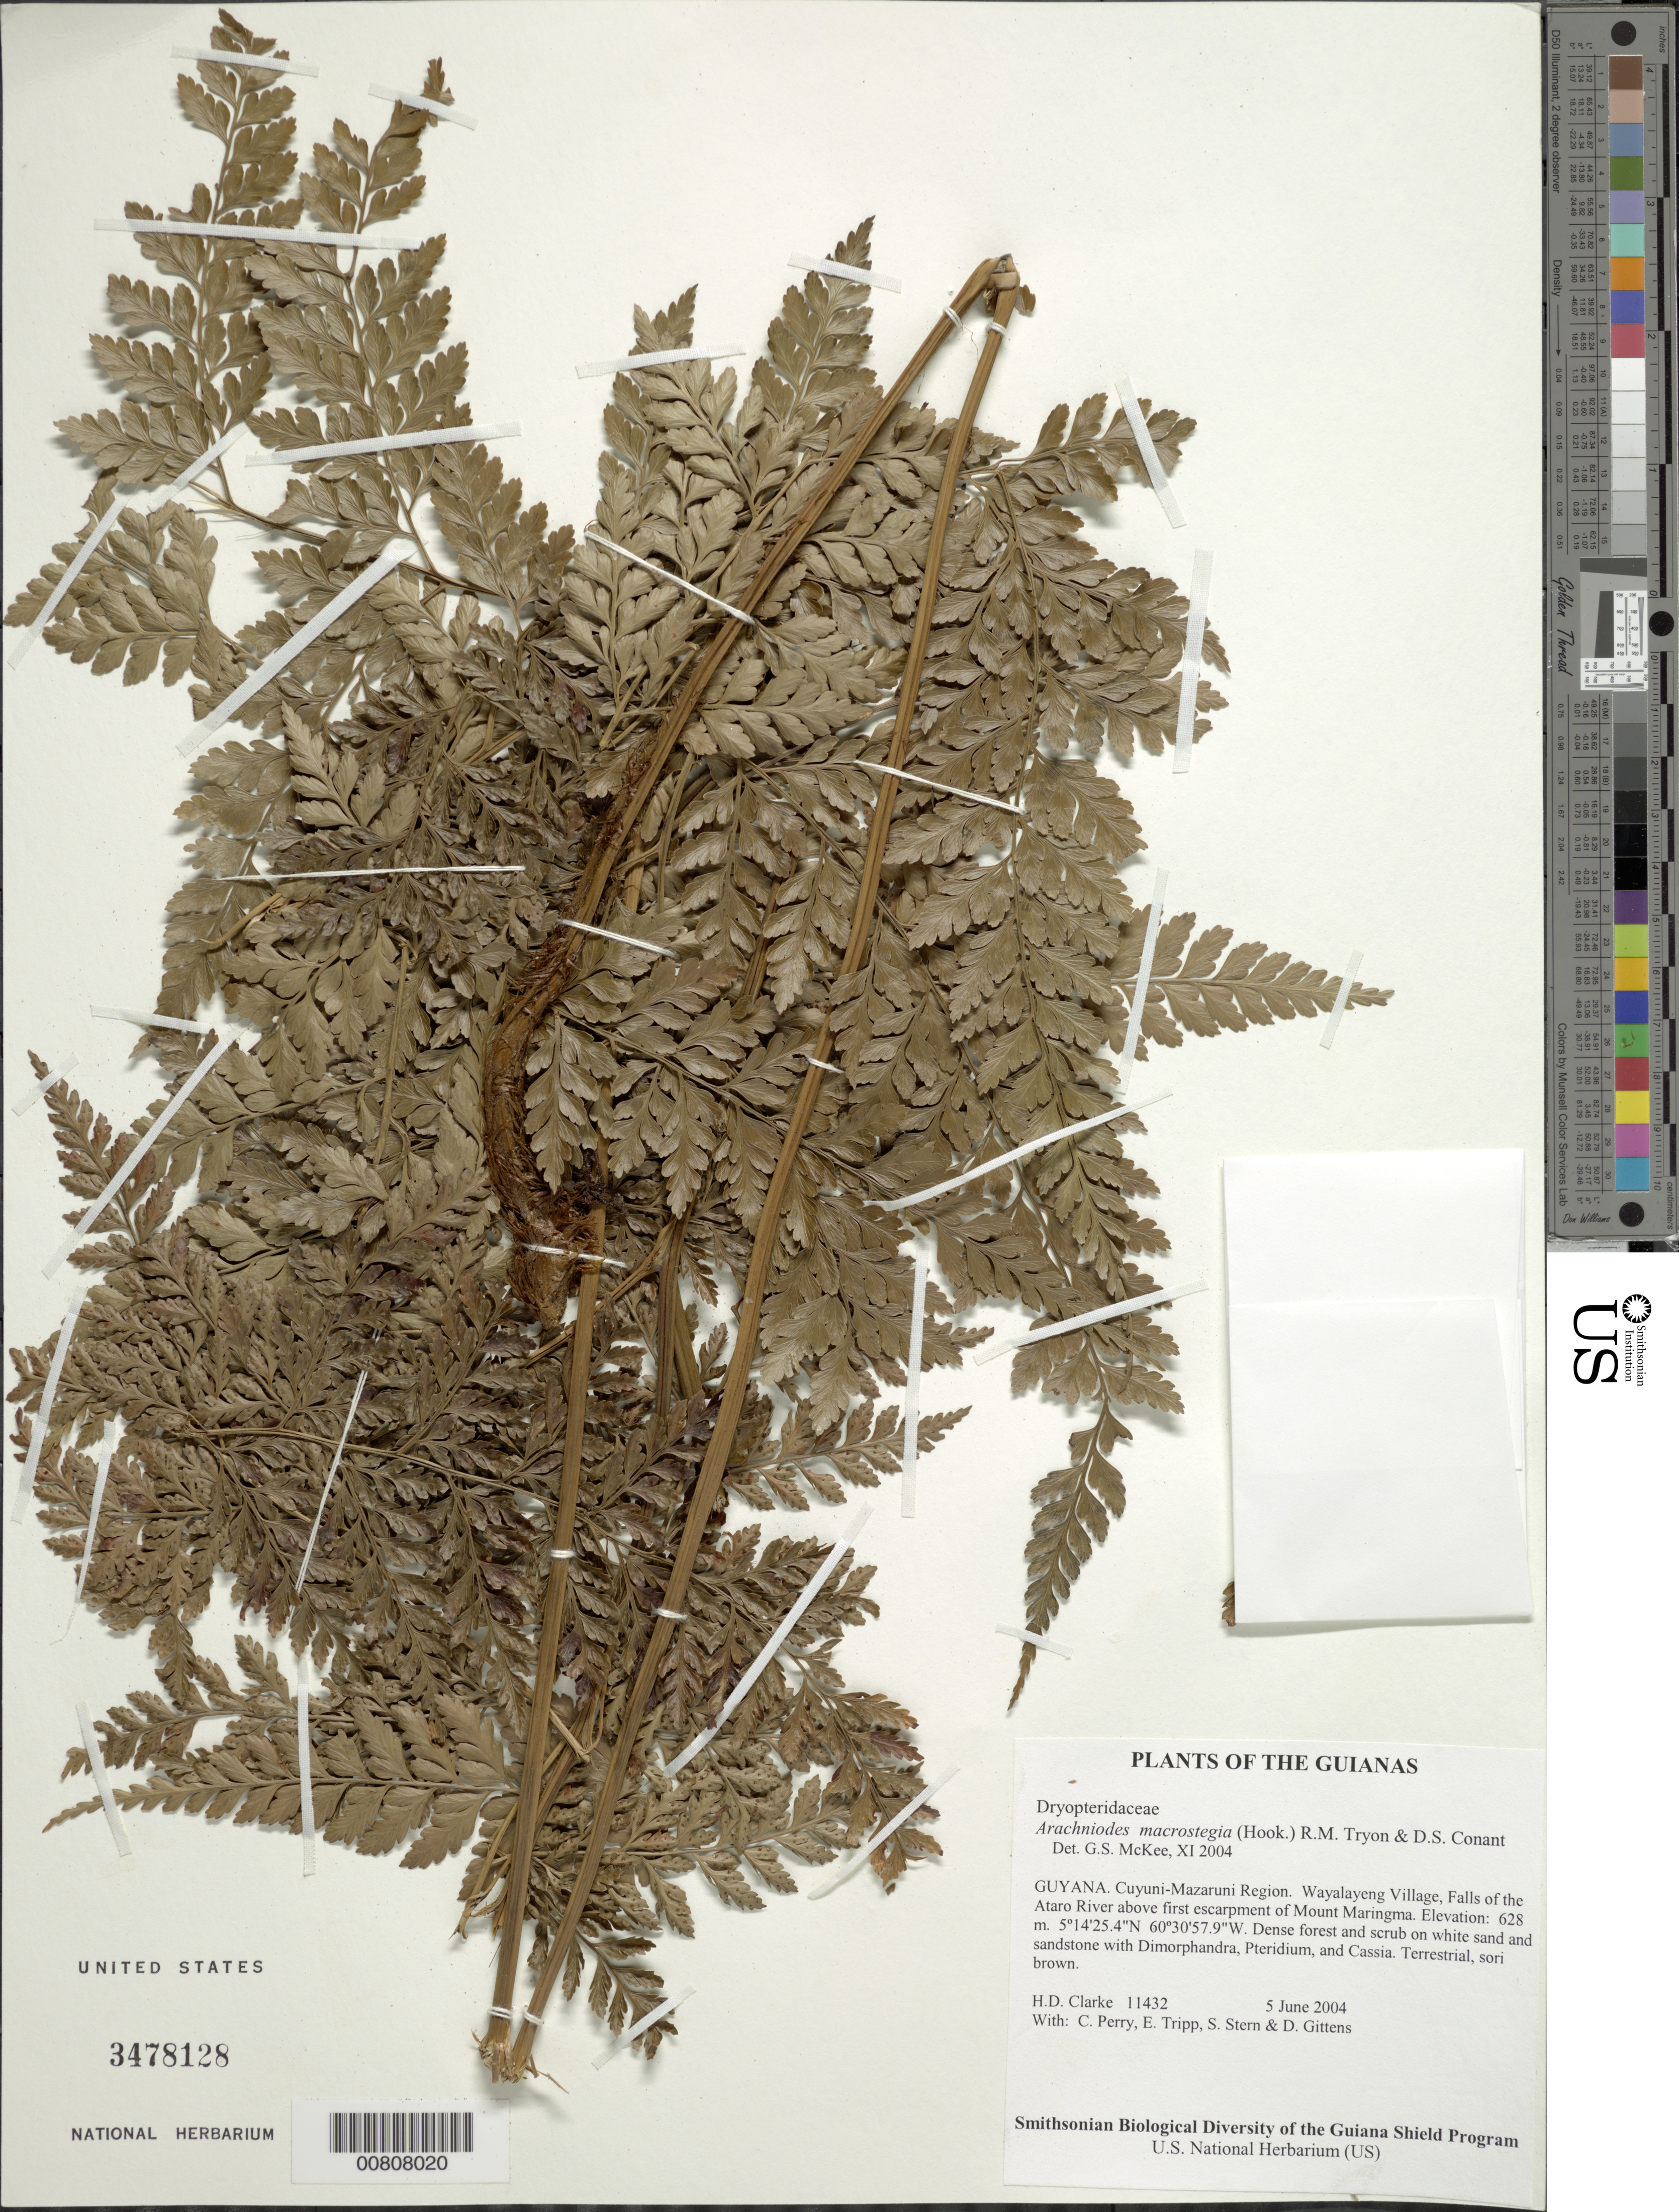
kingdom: Plantae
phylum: Tracheophyta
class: Polypodiopsida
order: Polypodiales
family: Dryopteridaceae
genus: Arachniodes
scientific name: Arachniodes macrostegia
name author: (Hook.) Proctor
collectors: H. D. Clarke, C. Perry, E. Tripp, S. R. Stern & D. Gittens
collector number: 11432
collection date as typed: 5 June 2004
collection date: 2004-06-05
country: Guyana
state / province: Cuyuni-Mazaruni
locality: Wayalayeng Village, Falls of the Ataro River above first escarpment of Mount Maringma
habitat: Dense forest and scrub on white sand and sandstone with Dimorphandra, Pteridium, and Cassia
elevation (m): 628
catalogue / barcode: US 3478128